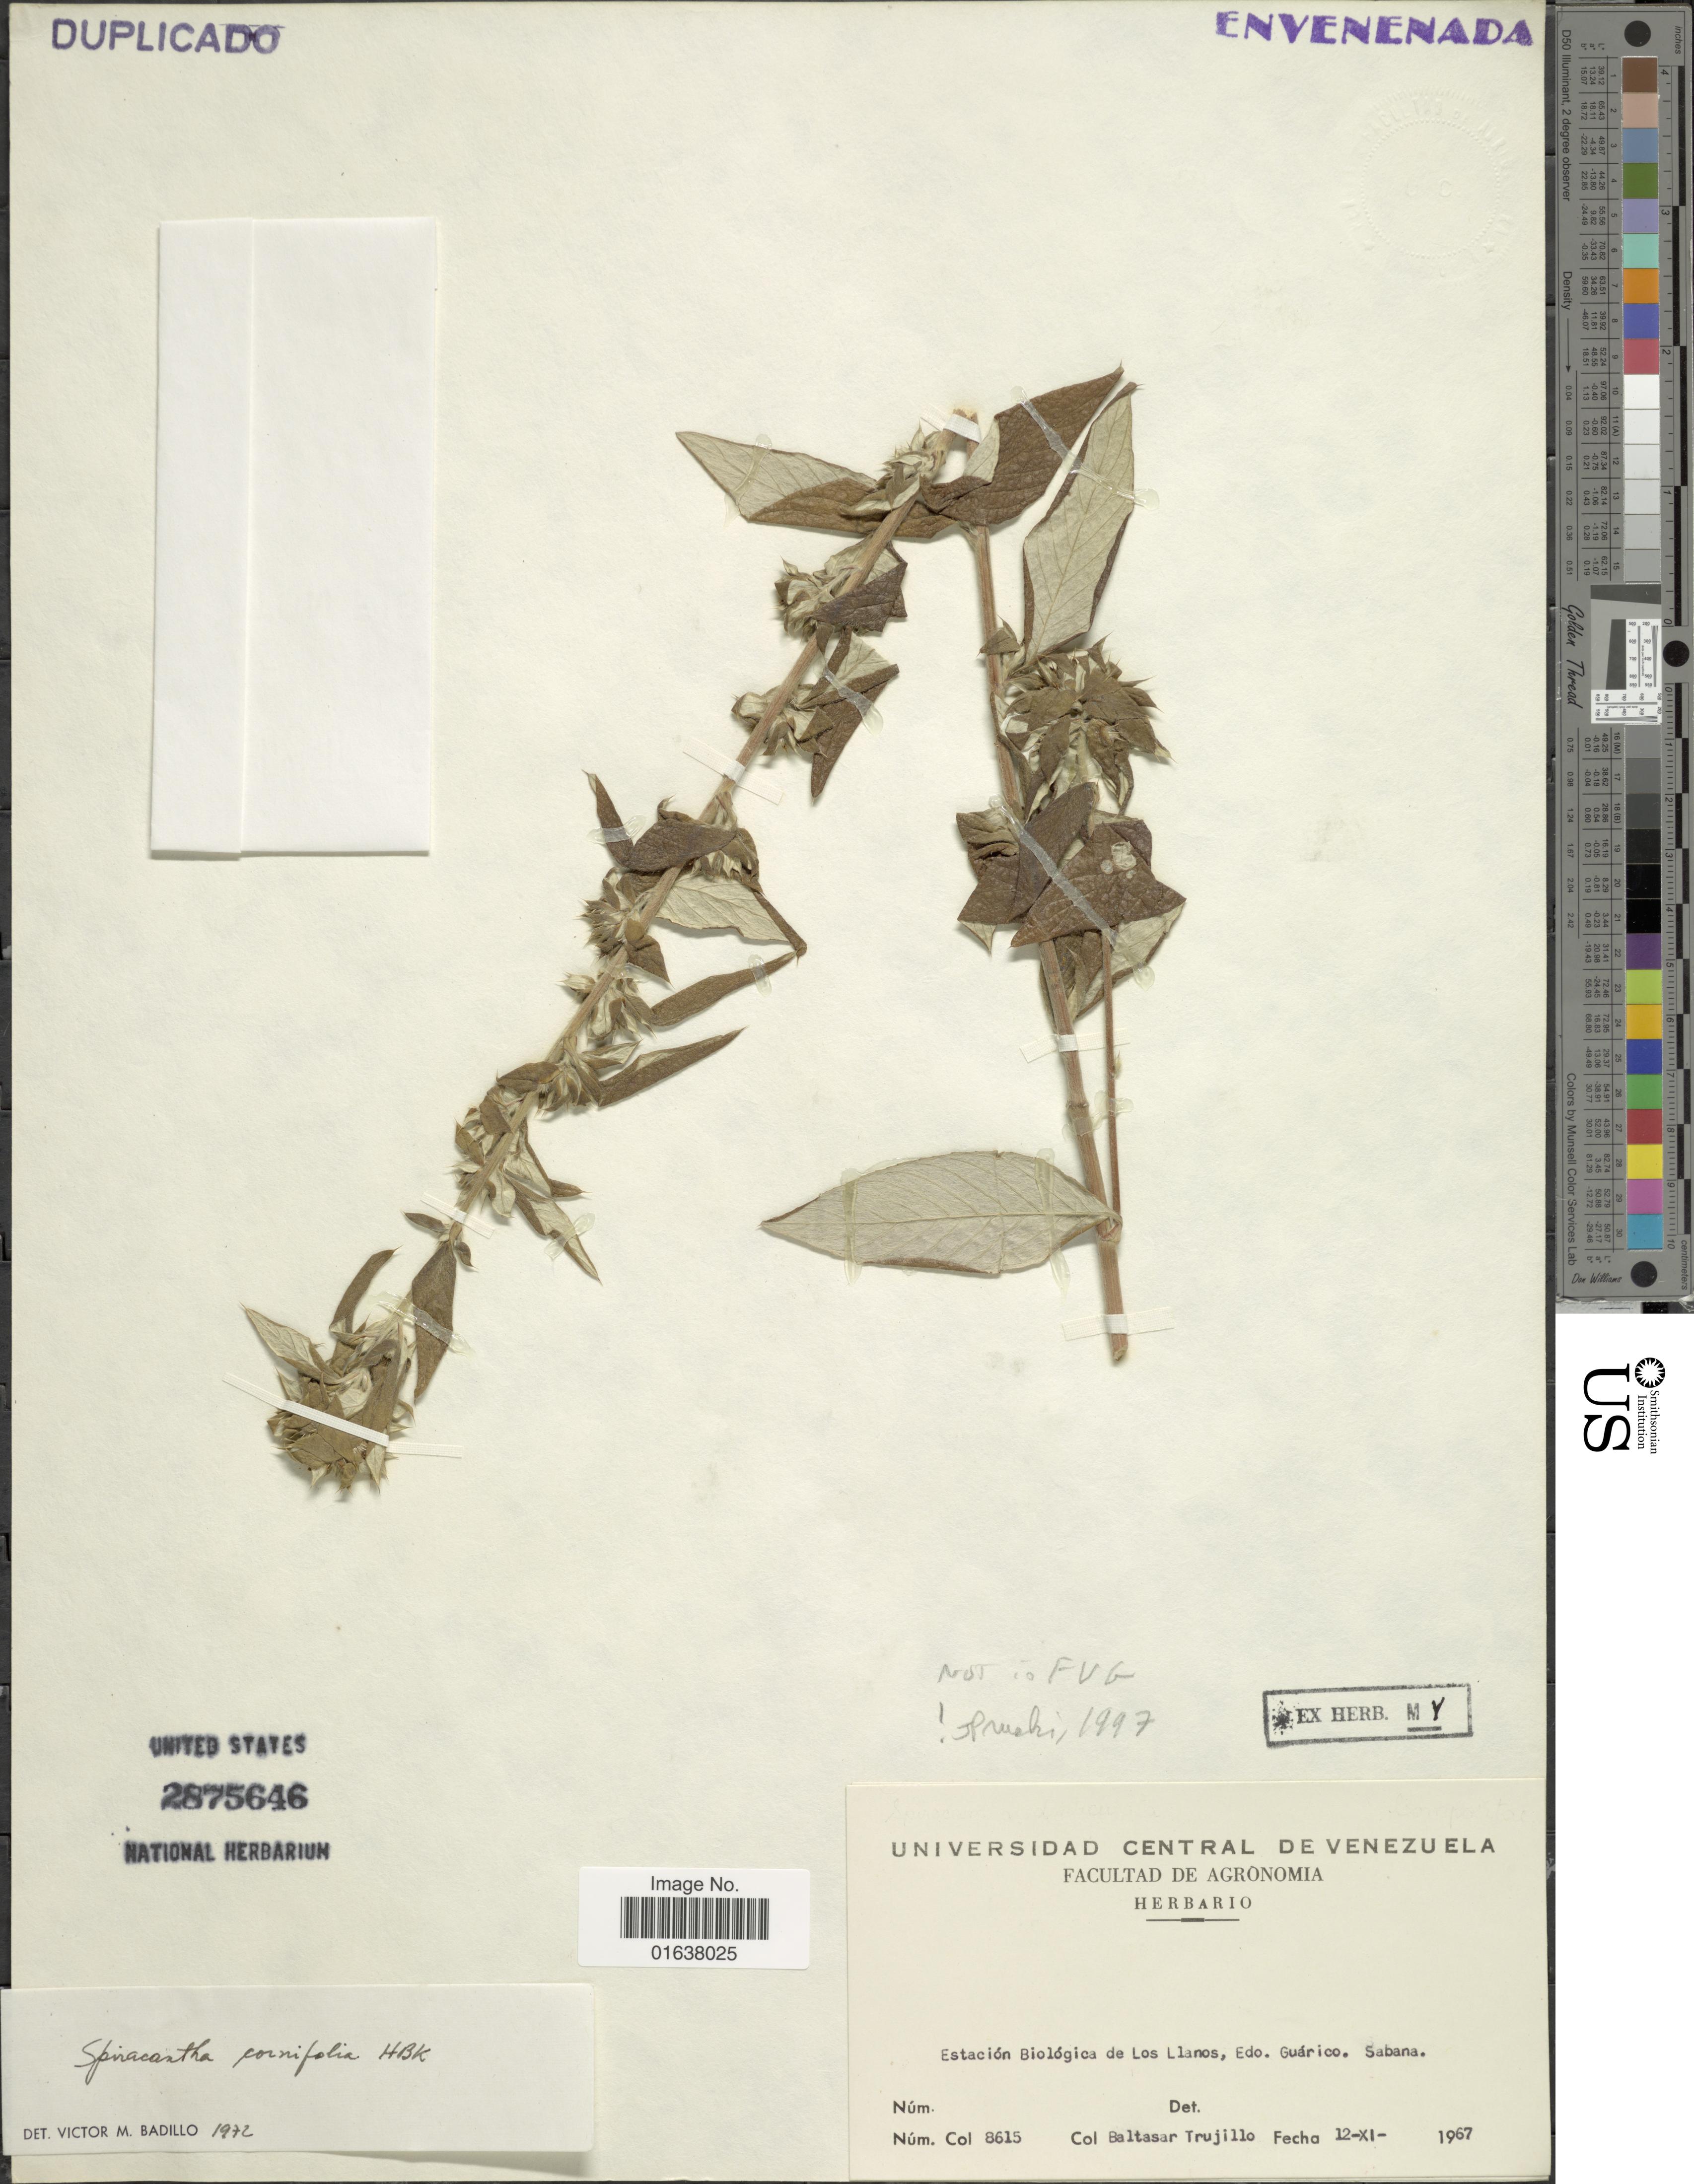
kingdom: Plantae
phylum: Tracheophyta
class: Magnoliopsida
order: Asterales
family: Asteraceae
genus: Spiracantha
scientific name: Spiracantha cornifolia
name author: Kunth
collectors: B. Trujillo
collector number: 8615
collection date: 1967-11-12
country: Venezuela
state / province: Guárico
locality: Estacion Biologica de Los Llanos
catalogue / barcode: US 2875646